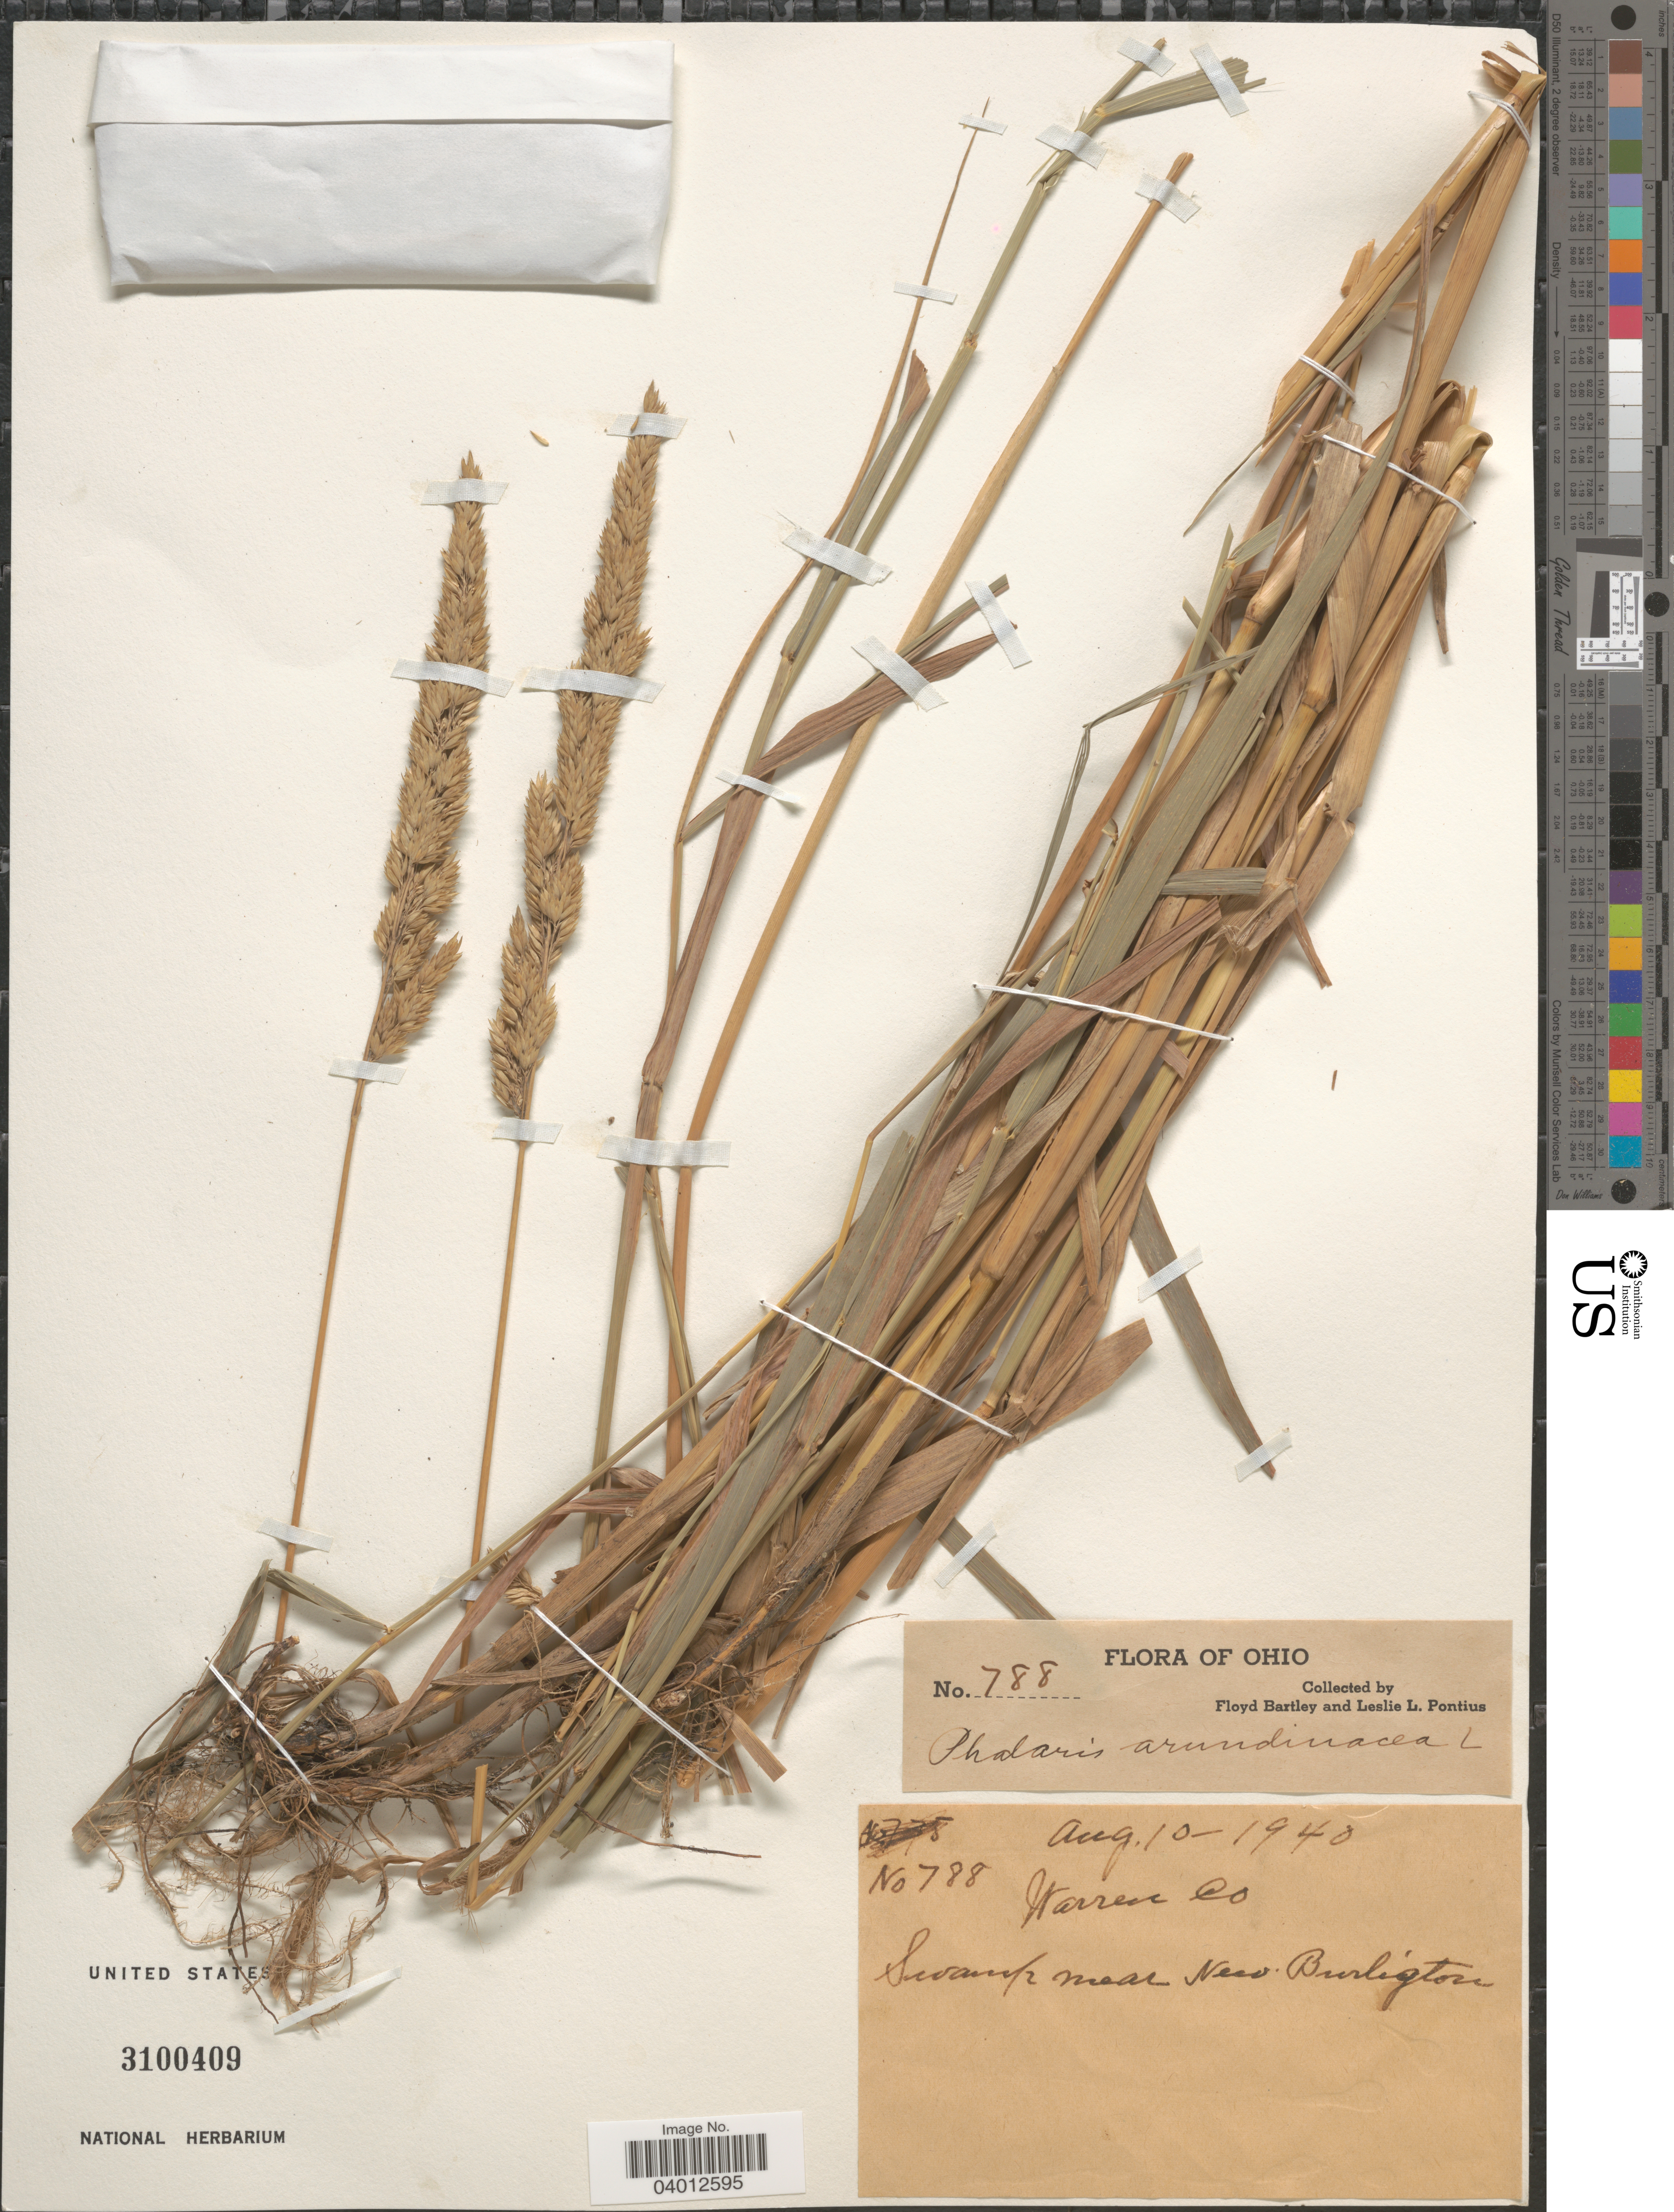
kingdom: Plantae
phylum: Tracheophyta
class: Liliopsida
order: Poales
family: Poaceae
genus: Phalaris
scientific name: Phalaris arundinacea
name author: L.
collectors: F. Bartley & L. Pontius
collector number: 788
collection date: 1940-08-10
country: United States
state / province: Ohio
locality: Warren Co. Near New Burlington.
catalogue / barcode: US 3100409